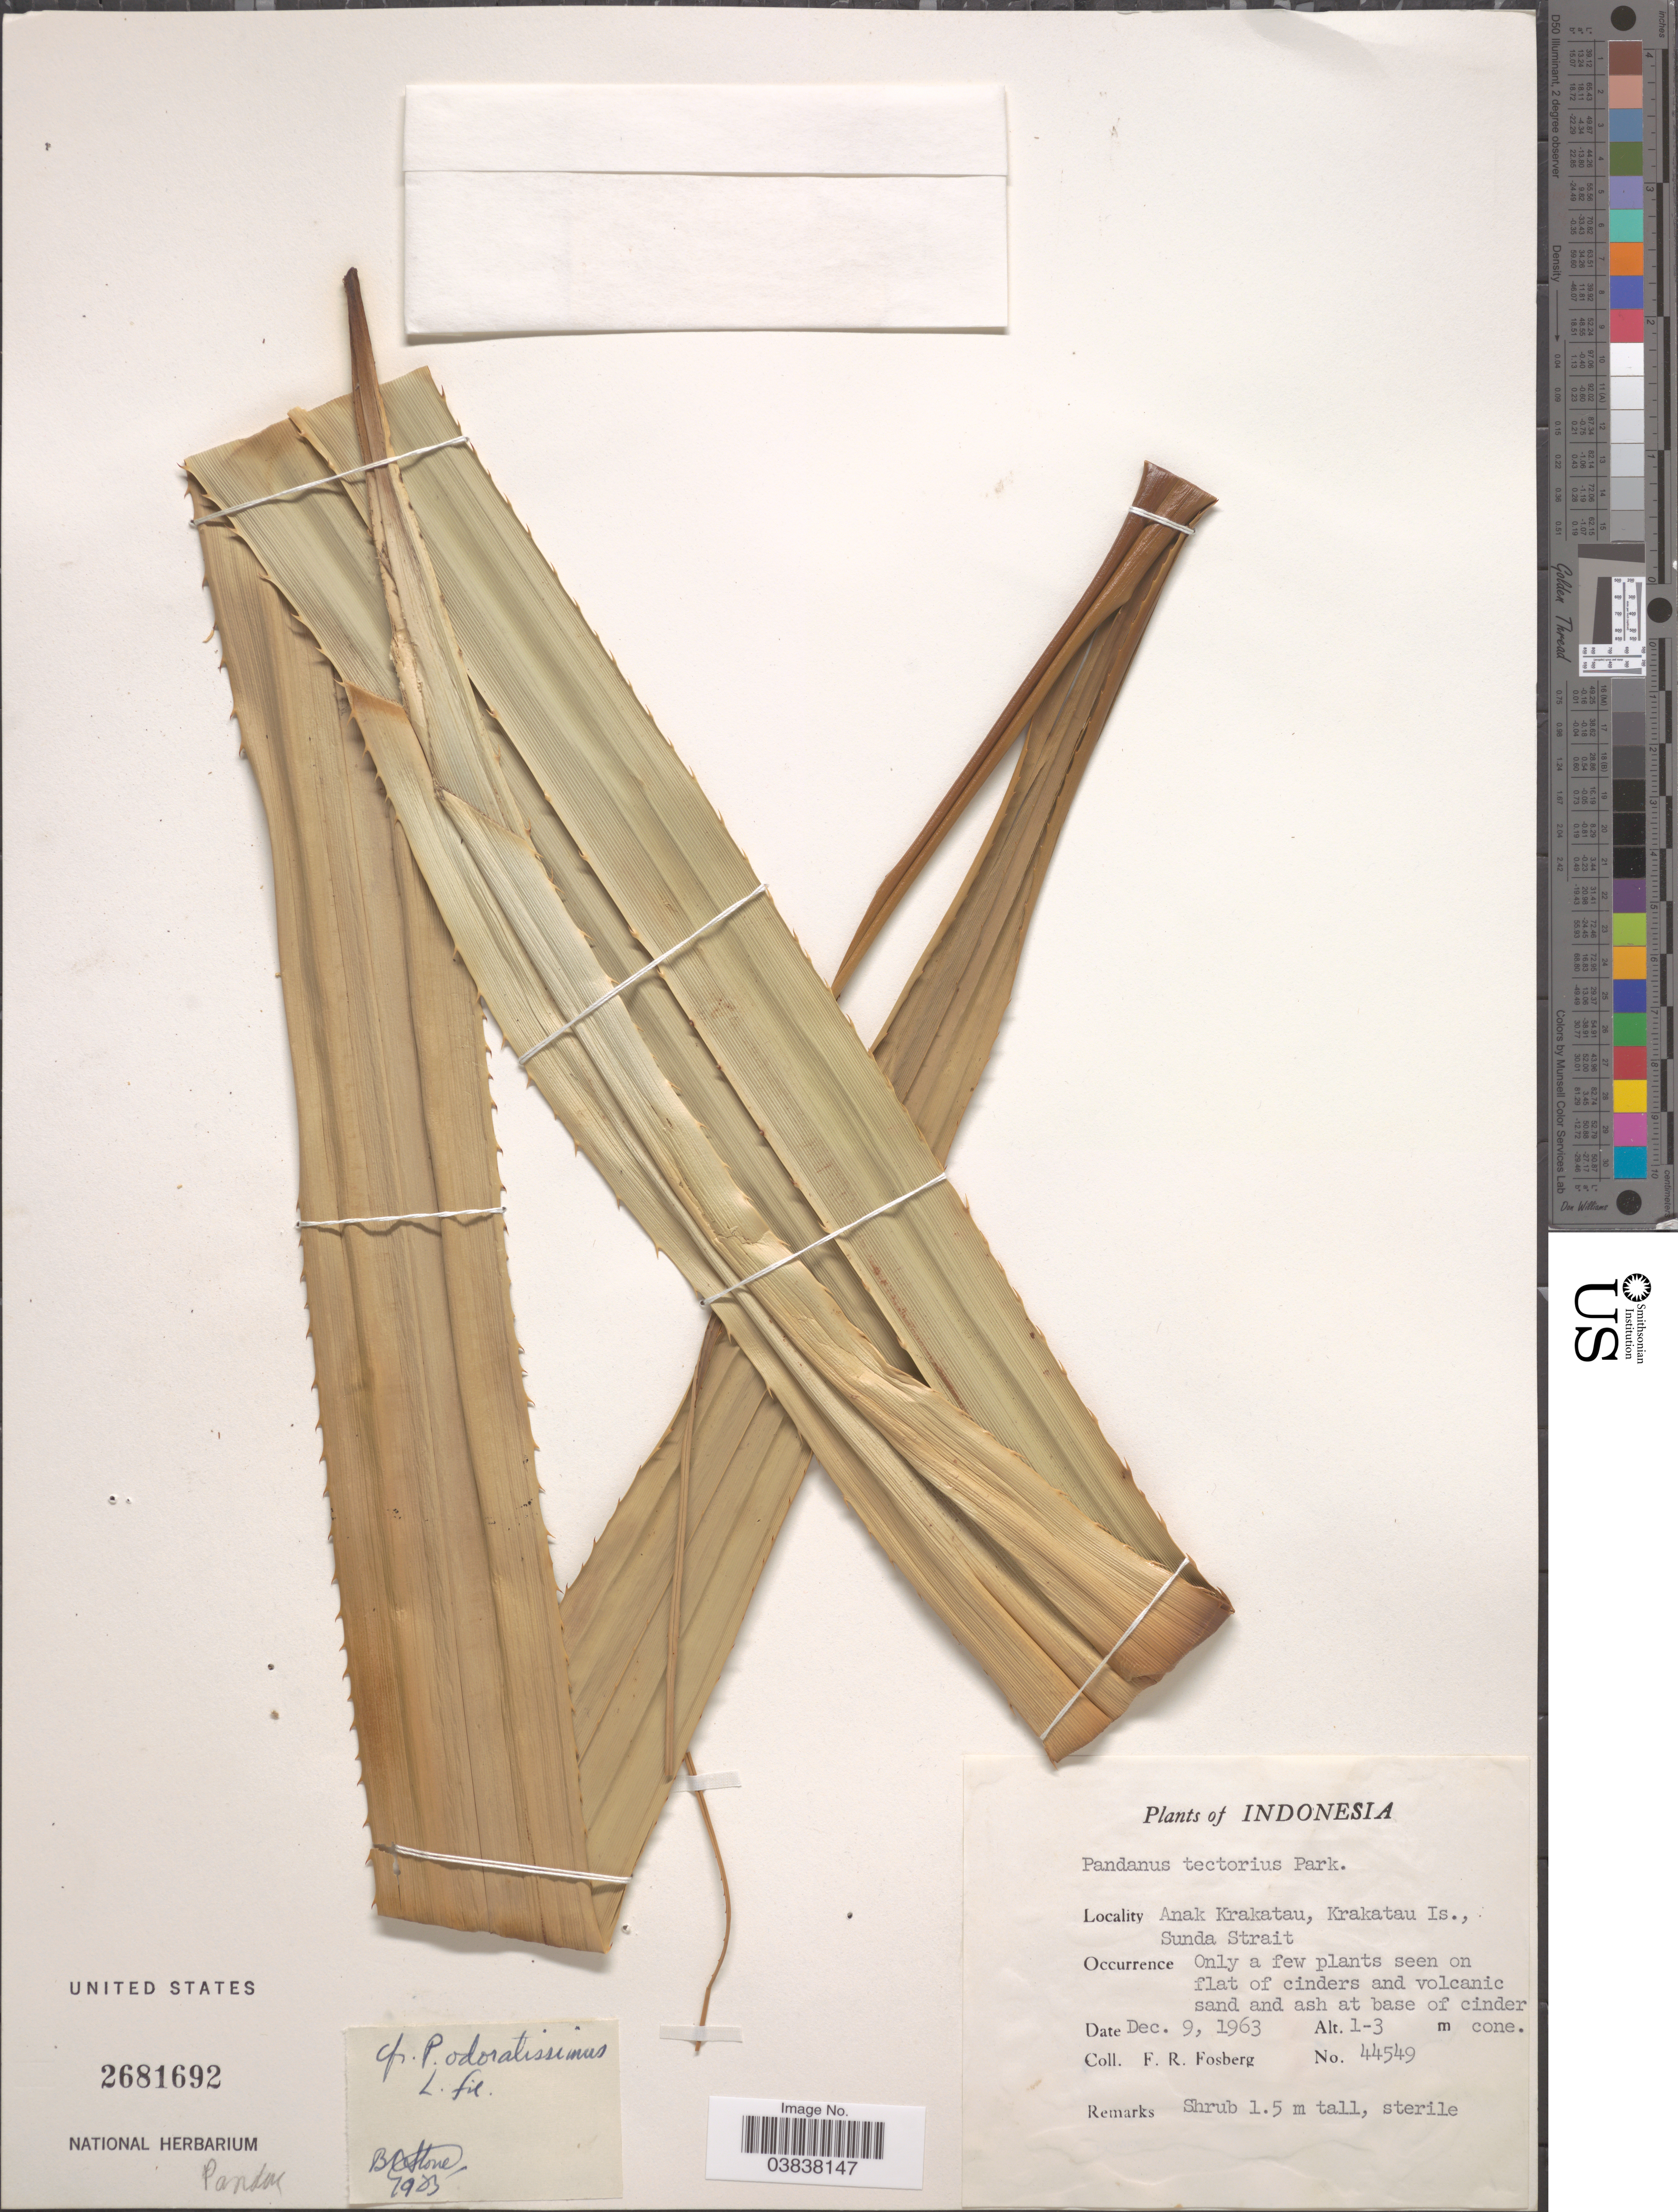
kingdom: Plantae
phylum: Tracheophyta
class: Liliopsida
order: Pandanales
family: Pandanaceae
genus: Pandanus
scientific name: Pandanus odoratissimus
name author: L. f.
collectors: F. R. Fosberg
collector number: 44549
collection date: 1963-12-09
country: Indonesia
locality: Anak Krakatau, Krakatau Is., Sunda Strait.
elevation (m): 1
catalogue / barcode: US 2681692